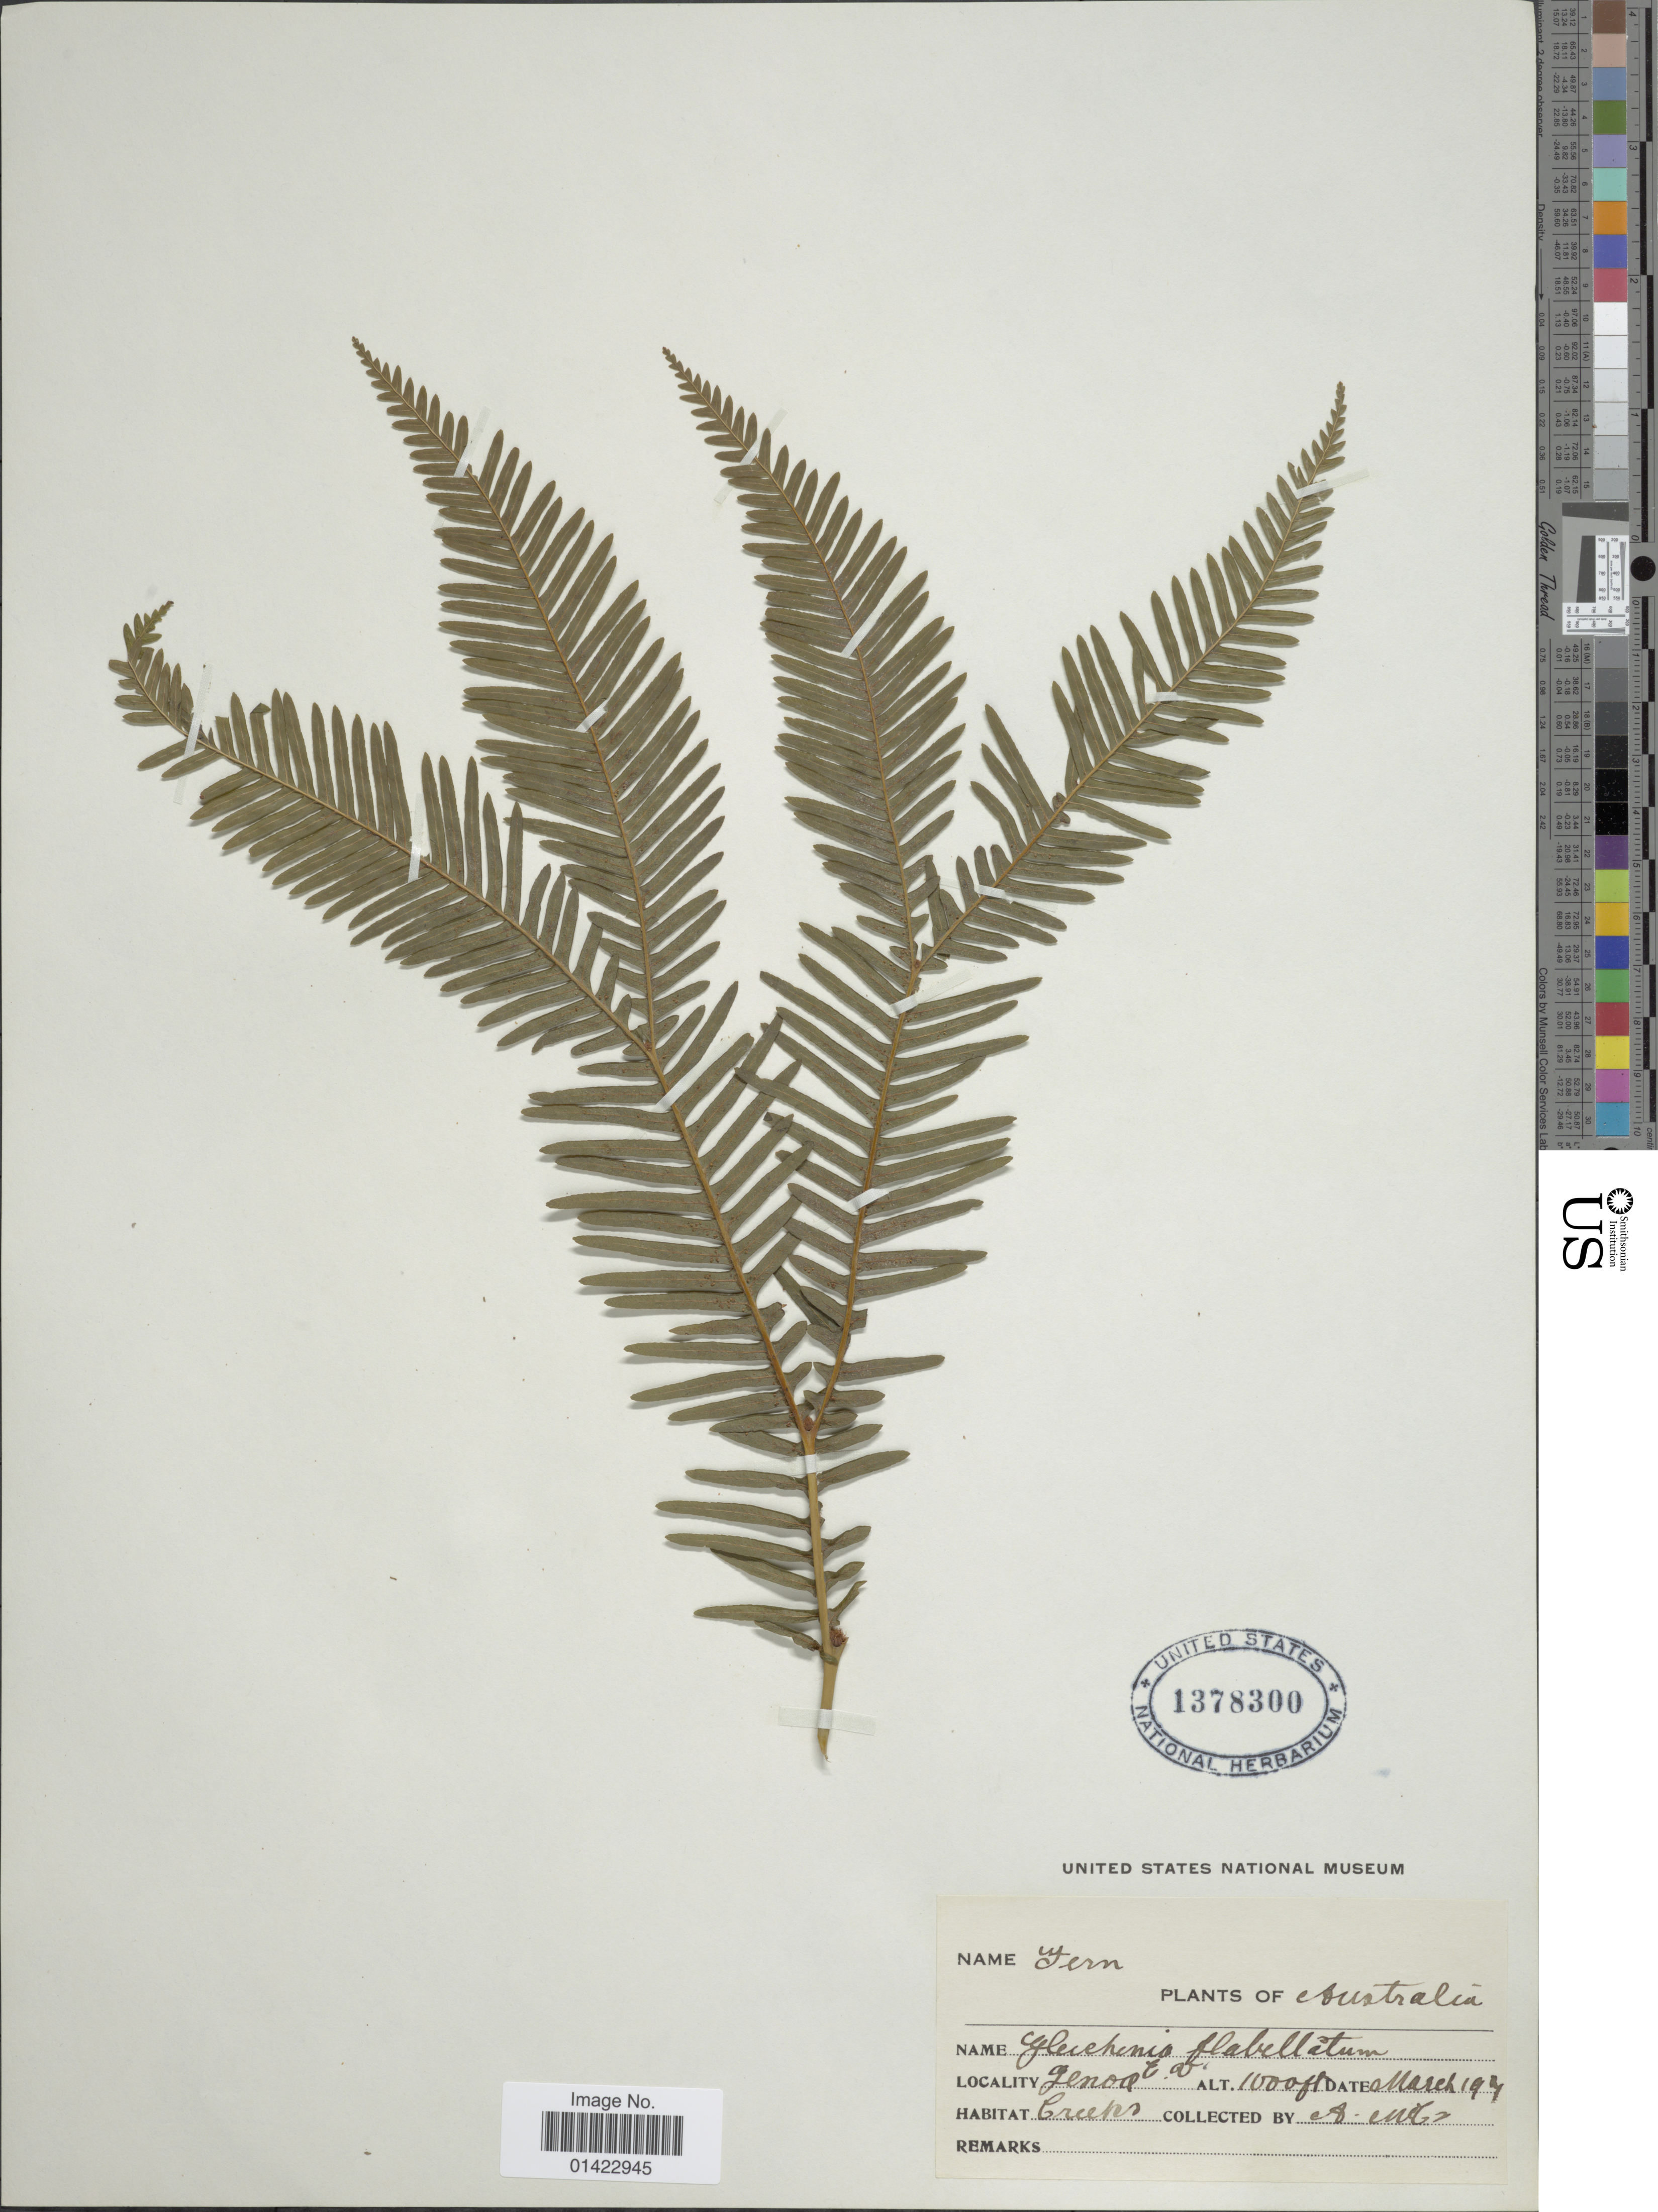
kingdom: Plantae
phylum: Tracheophyta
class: Polypodiopsida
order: Gleicheniales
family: Gleicheniaceae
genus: Sticherus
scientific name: Sticherus flabellatus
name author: (R. Br.) H. St. John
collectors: A. MacCaskill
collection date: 1921-03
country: Australia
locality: Jenoa t.v. Creeks.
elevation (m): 305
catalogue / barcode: US 1378300